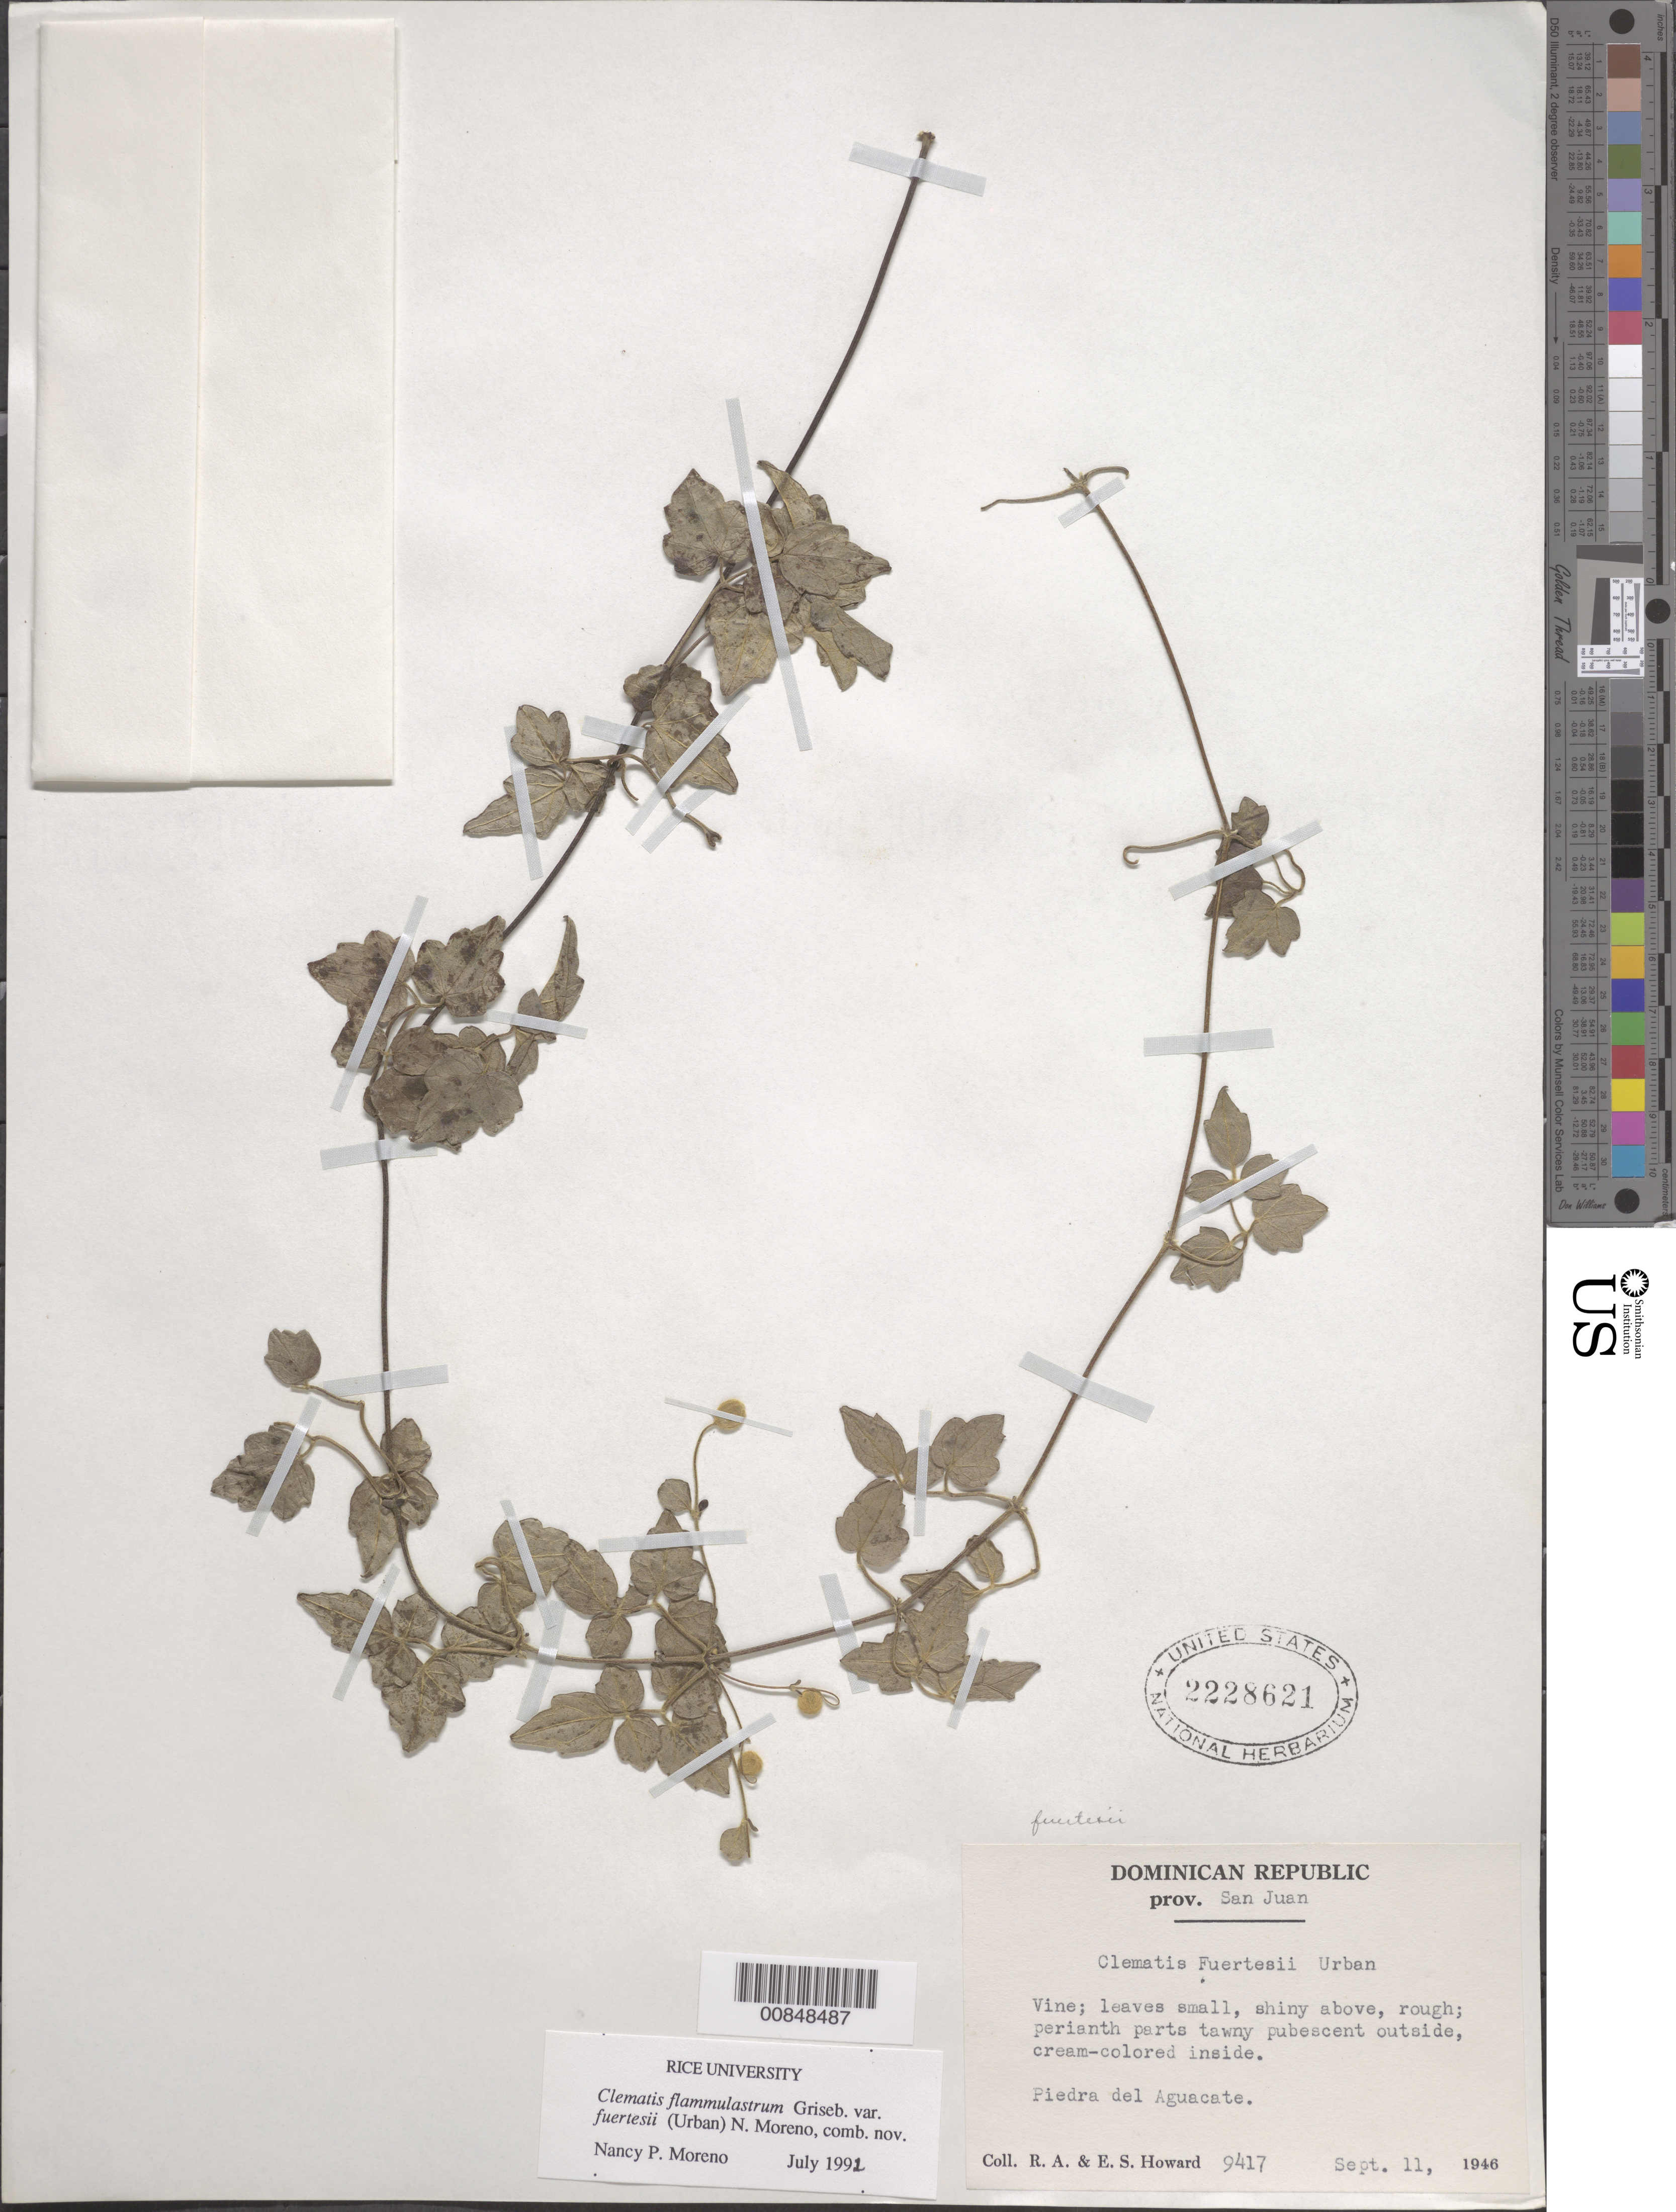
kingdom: Plantae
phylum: Tracheophyta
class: Magnoliopsida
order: Ranunculales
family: Ranunculaceae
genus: Clematis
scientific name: Clematis fuertesii var. fuertesii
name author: Urb.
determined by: Moreno, N. P.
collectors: R. A. Howard & E. S. Howard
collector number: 9417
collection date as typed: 11 Sep 1946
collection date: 1946-09-11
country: Dominican Republic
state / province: San Juan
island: Hispaniola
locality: Piedra del Aguacate.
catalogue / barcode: US 2228621